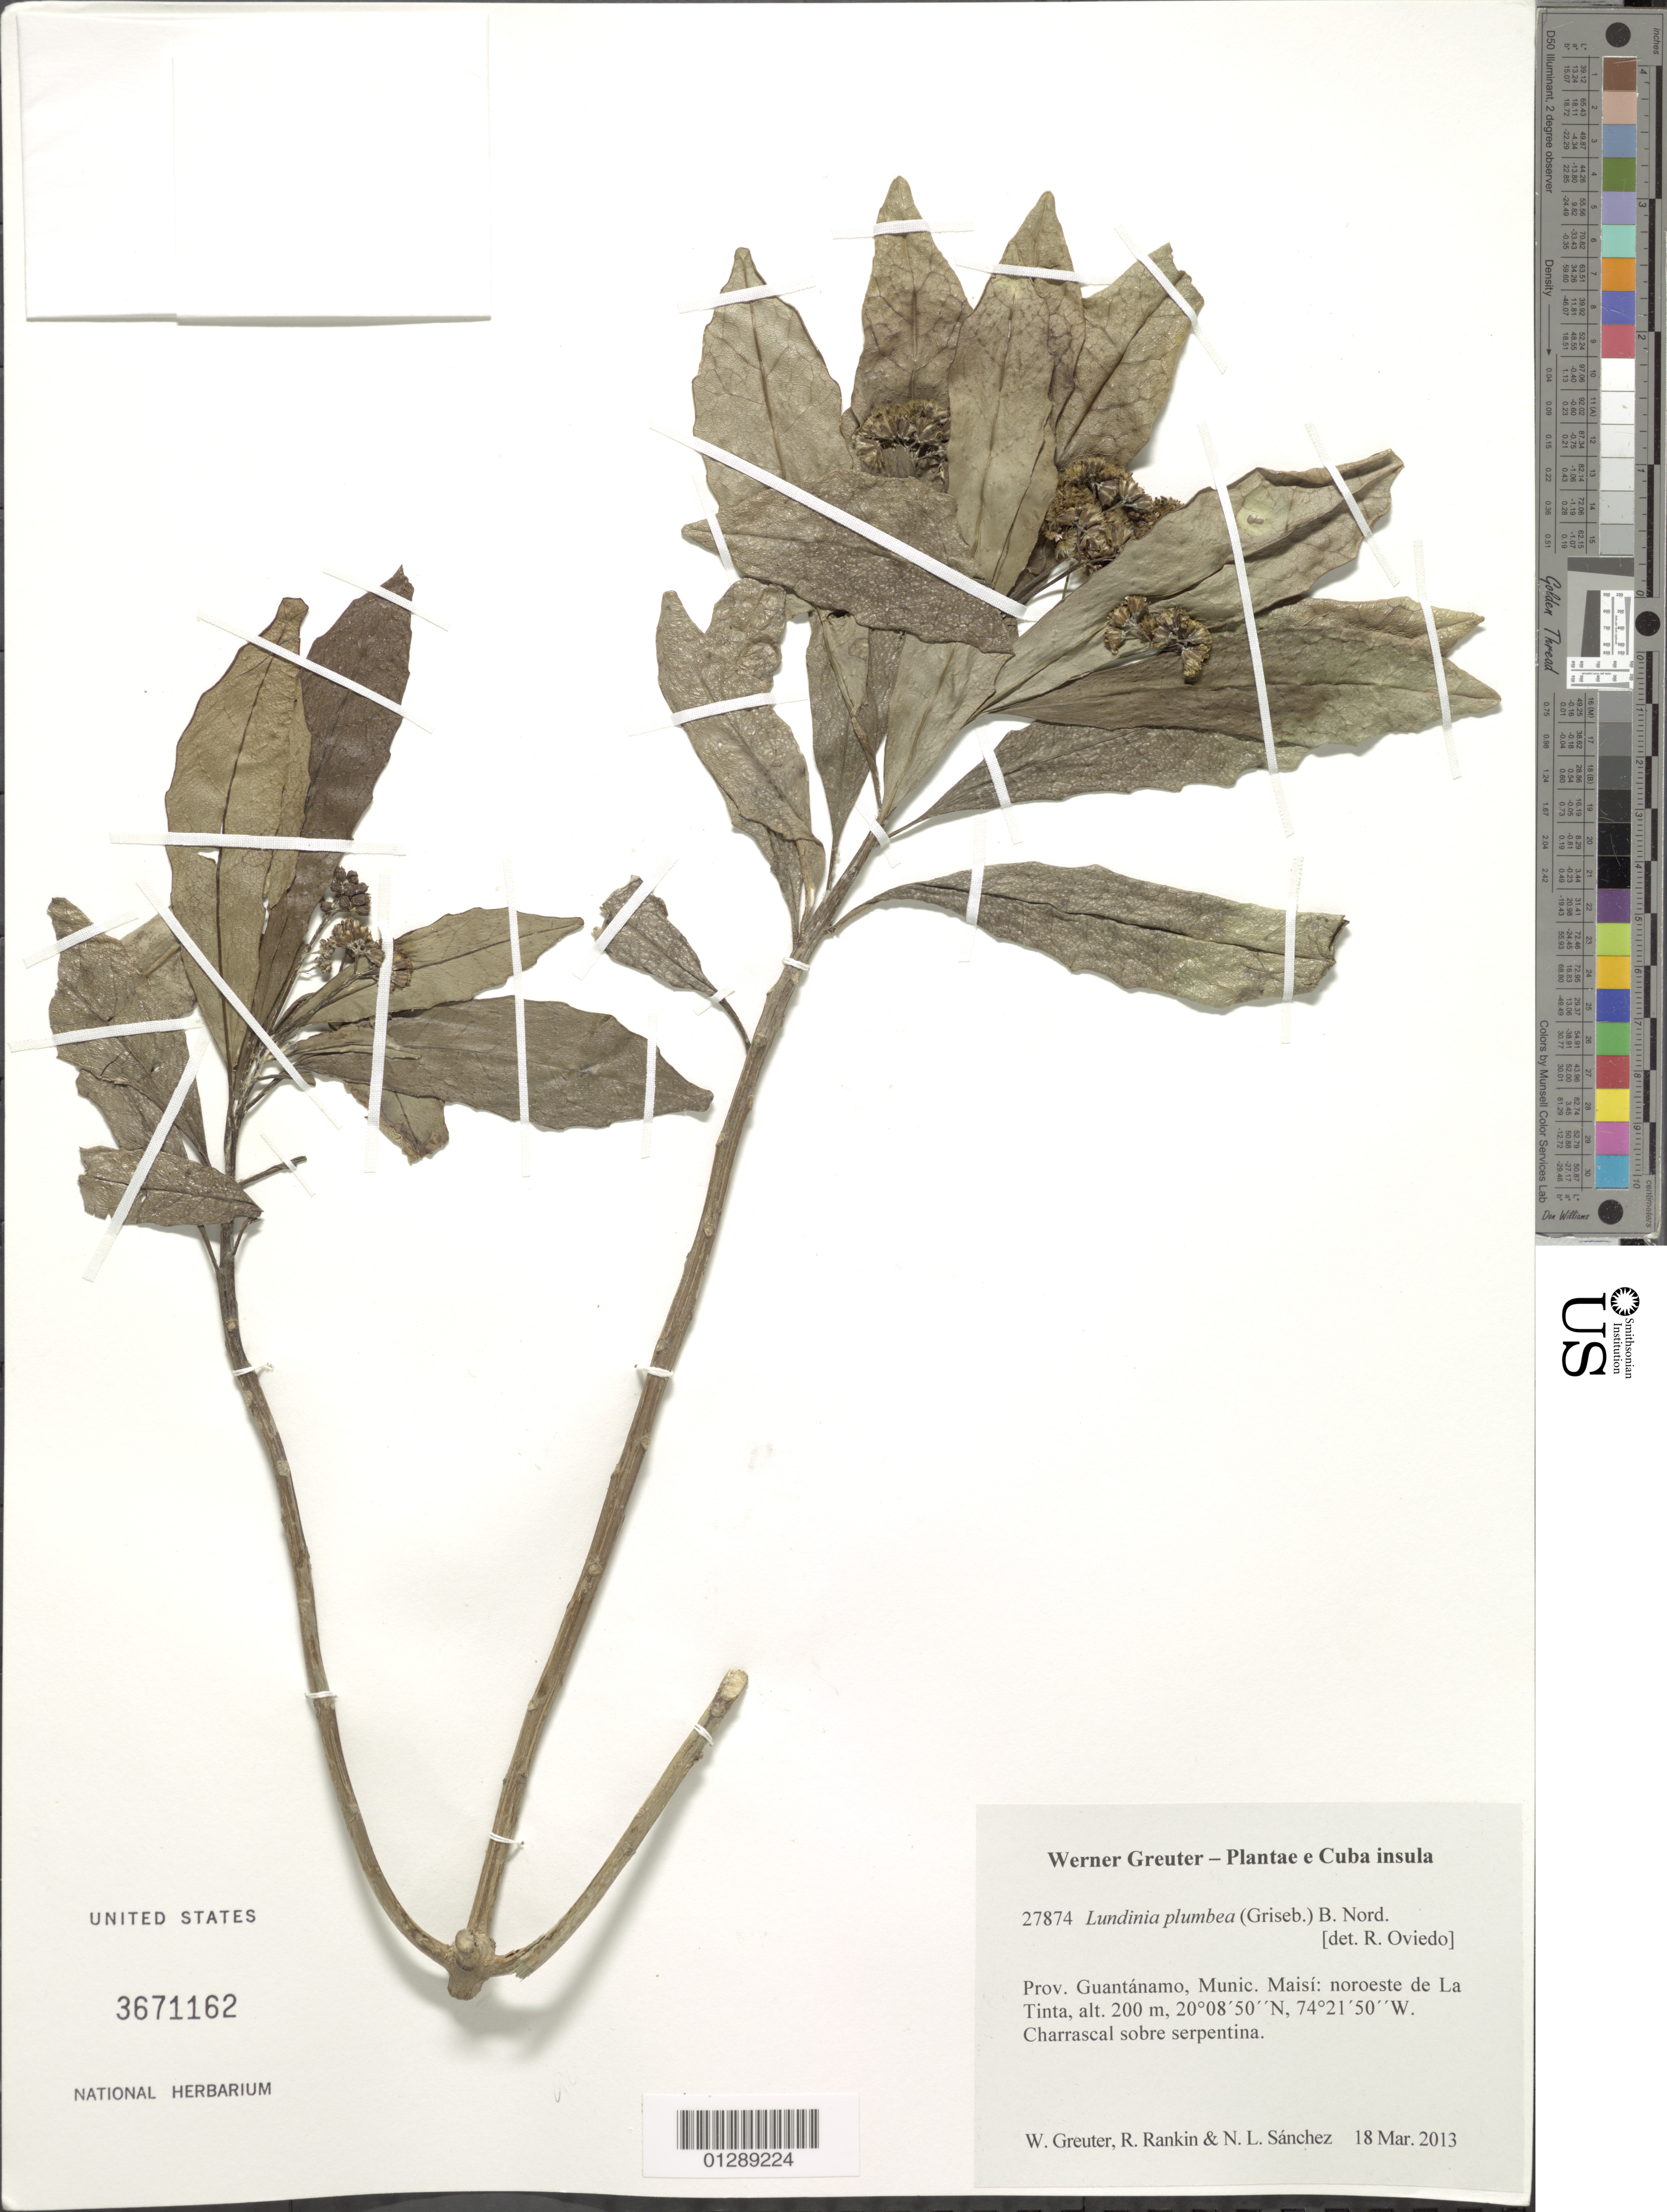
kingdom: Plantae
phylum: Tracheophyta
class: Magnoliopsida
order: Asterales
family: Asteraceae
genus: Lundinia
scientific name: Lundinia plumbea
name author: (Griseb.) B. Nord.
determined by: Oviedo, R.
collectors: W. R. Greuter, R. Rankin Rodriguez & N. Sanchez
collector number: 27874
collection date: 2013-03-18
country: Cuba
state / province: Guantanamo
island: Cuba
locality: Munic. Maisí: noroeste de La Tinta.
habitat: Charascal sobre serpentina.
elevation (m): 200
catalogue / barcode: US 3671162